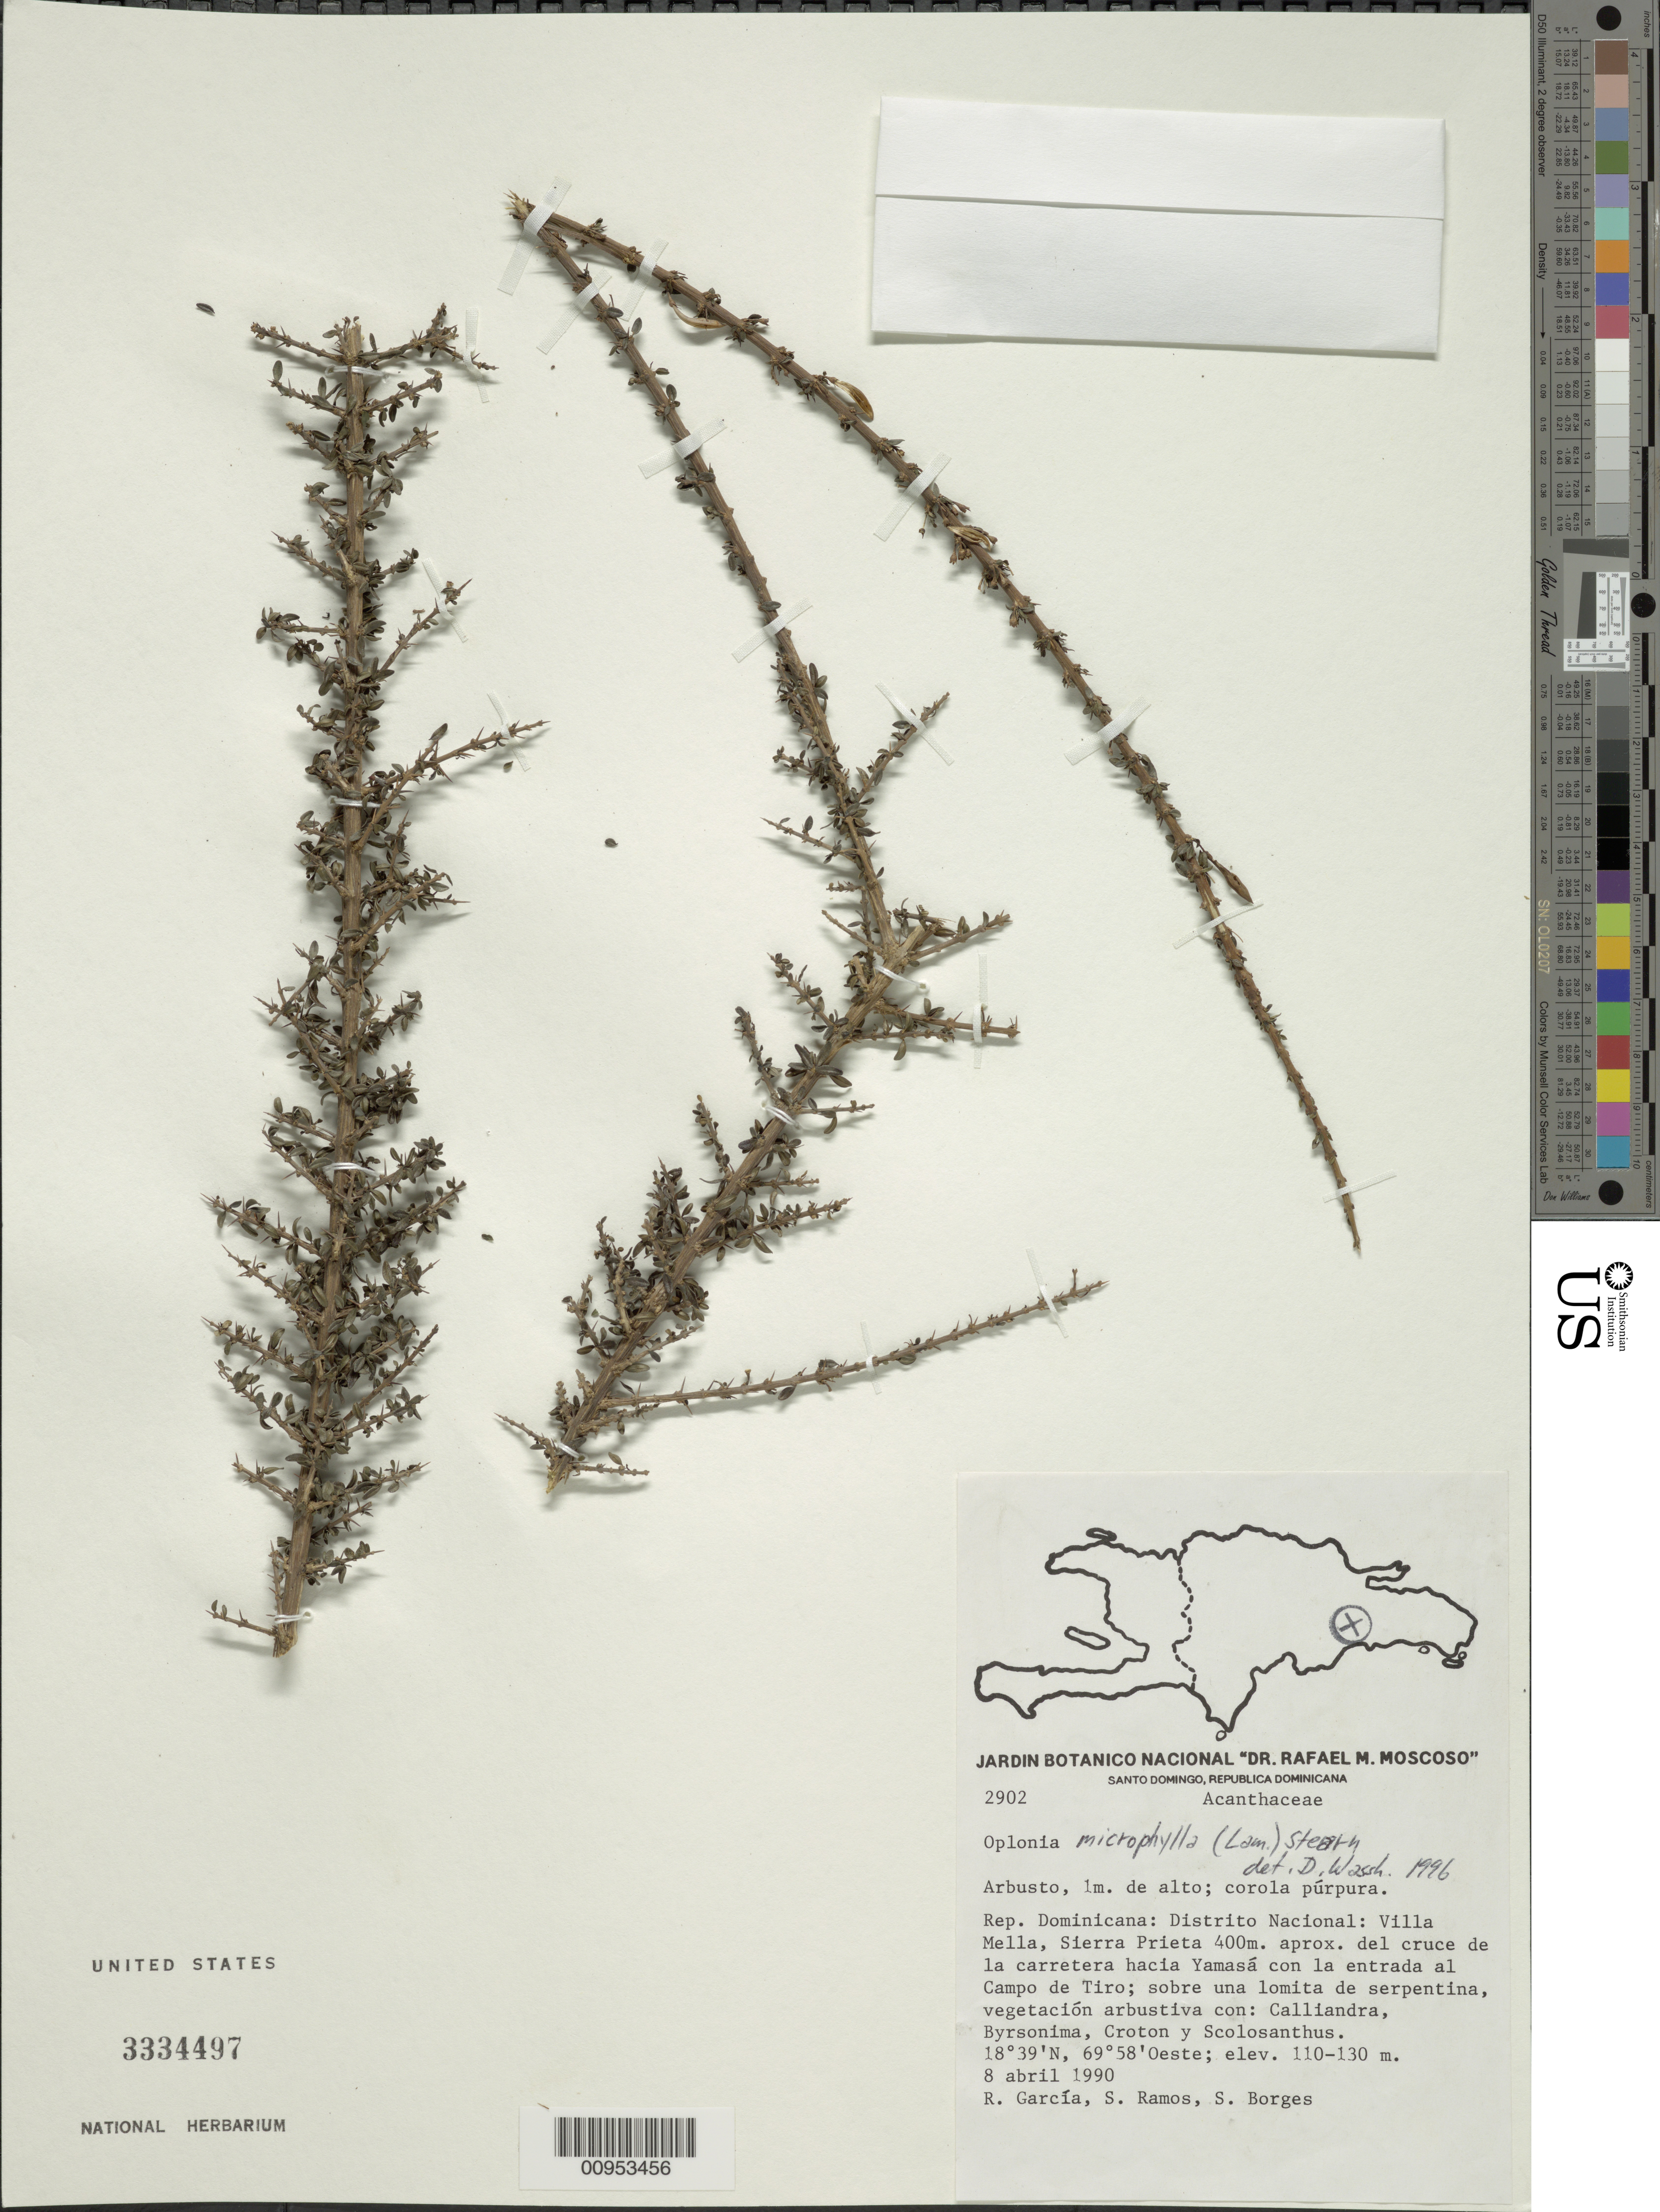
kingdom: Plantae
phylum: Tracheophyta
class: Magnoliopsida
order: Lamiales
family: Acanthaceae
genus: Oplonia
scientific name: Oplonia microphylla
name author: (Lam.) Stearn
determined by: Wasshausen, Dieter C., (BOT), Smithsonian Institution - National Museum of Natural History (UNITED STATES)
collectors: R. G. García, S. Ramos & S. Borges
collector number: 2902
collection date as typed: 08 Apr 1990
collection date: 1990-04-08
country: Dominican Republic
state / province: Distrito Nacional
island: Hispaniola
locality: Villa Mella, Sierra Prieta, 400 m aprox. del cruce de la carretera hacia Yamasá con la entrada al Campo de Tiro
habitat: Sobre una lomita de serpentina, vegetación arbustiva con: Calliandra, Byrsonima, Croton y Scolosanthus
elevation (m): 110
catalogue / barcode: US 3334497